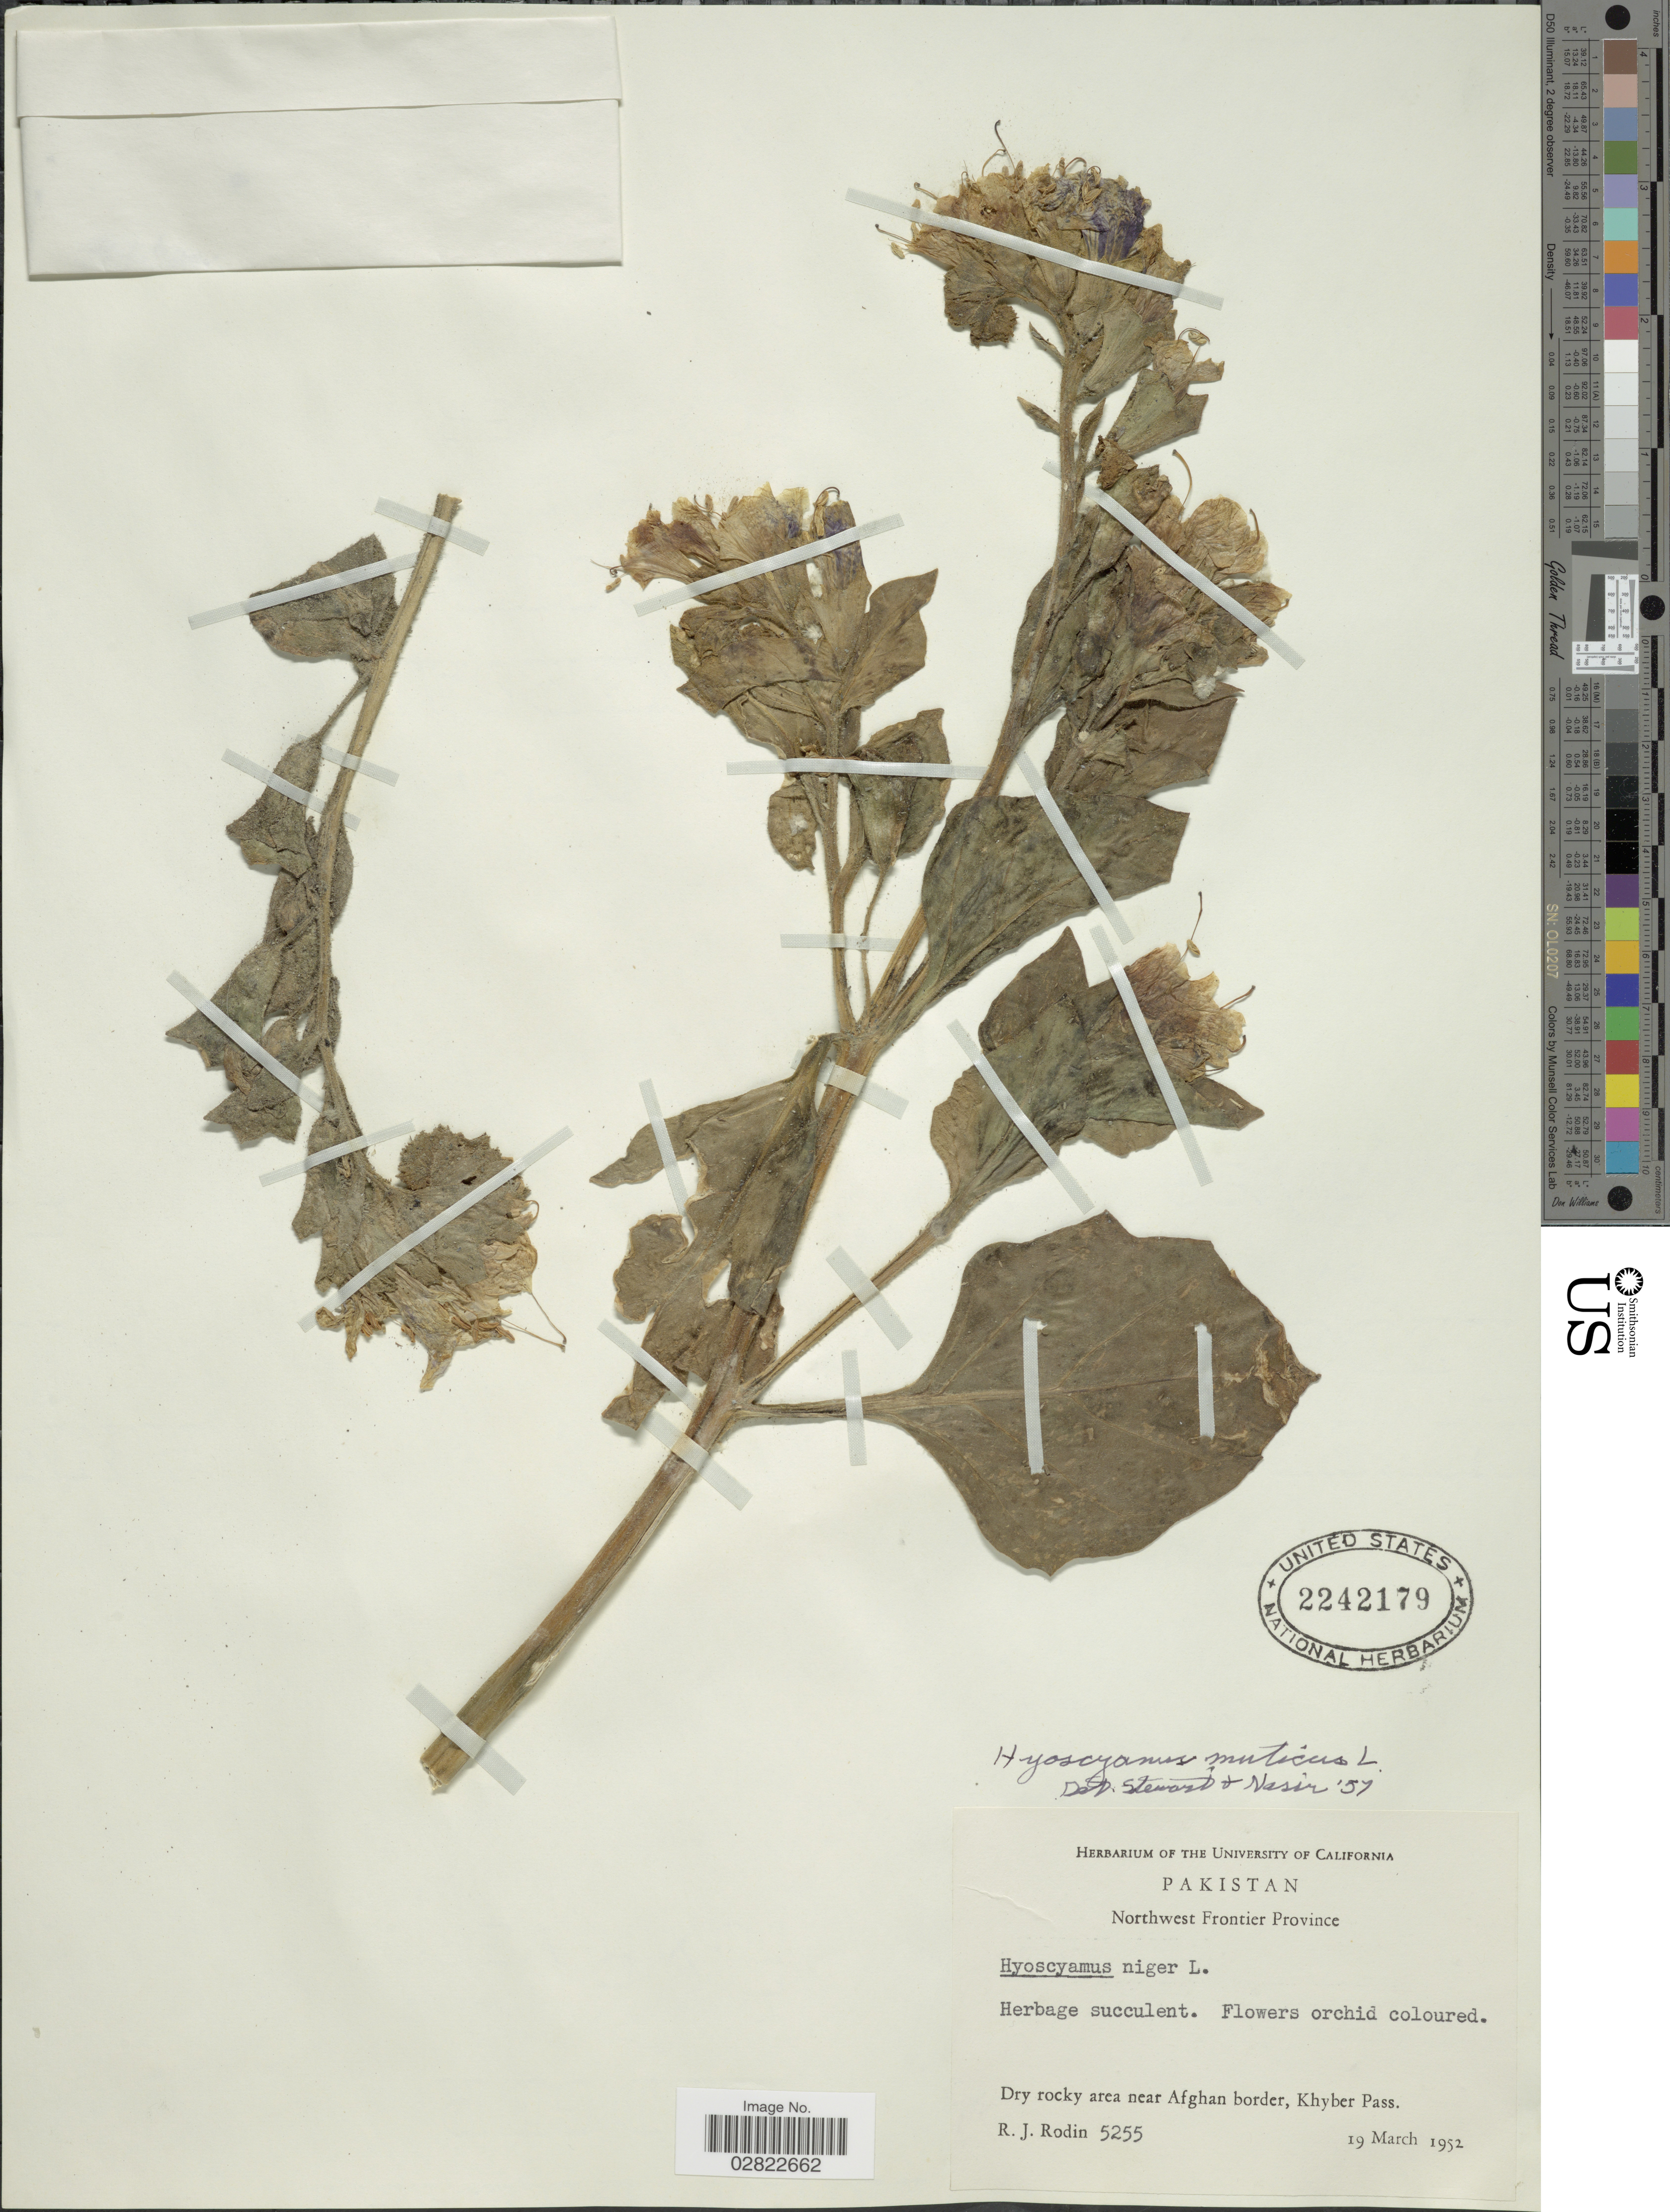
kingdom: Plantae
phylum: Tracheophyta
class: Magnoliopsida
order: Solanales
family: Solanaceae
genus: Hyoscyamus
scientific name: Hyoscyamus muticus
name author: L.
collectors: R. J. Rodin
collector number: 5255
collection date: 1952-03-19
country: Pakistan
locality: Northwest Frontier Province, Dry rocky area near Afghan border, Khyber Pass.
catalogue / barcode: US 2242179